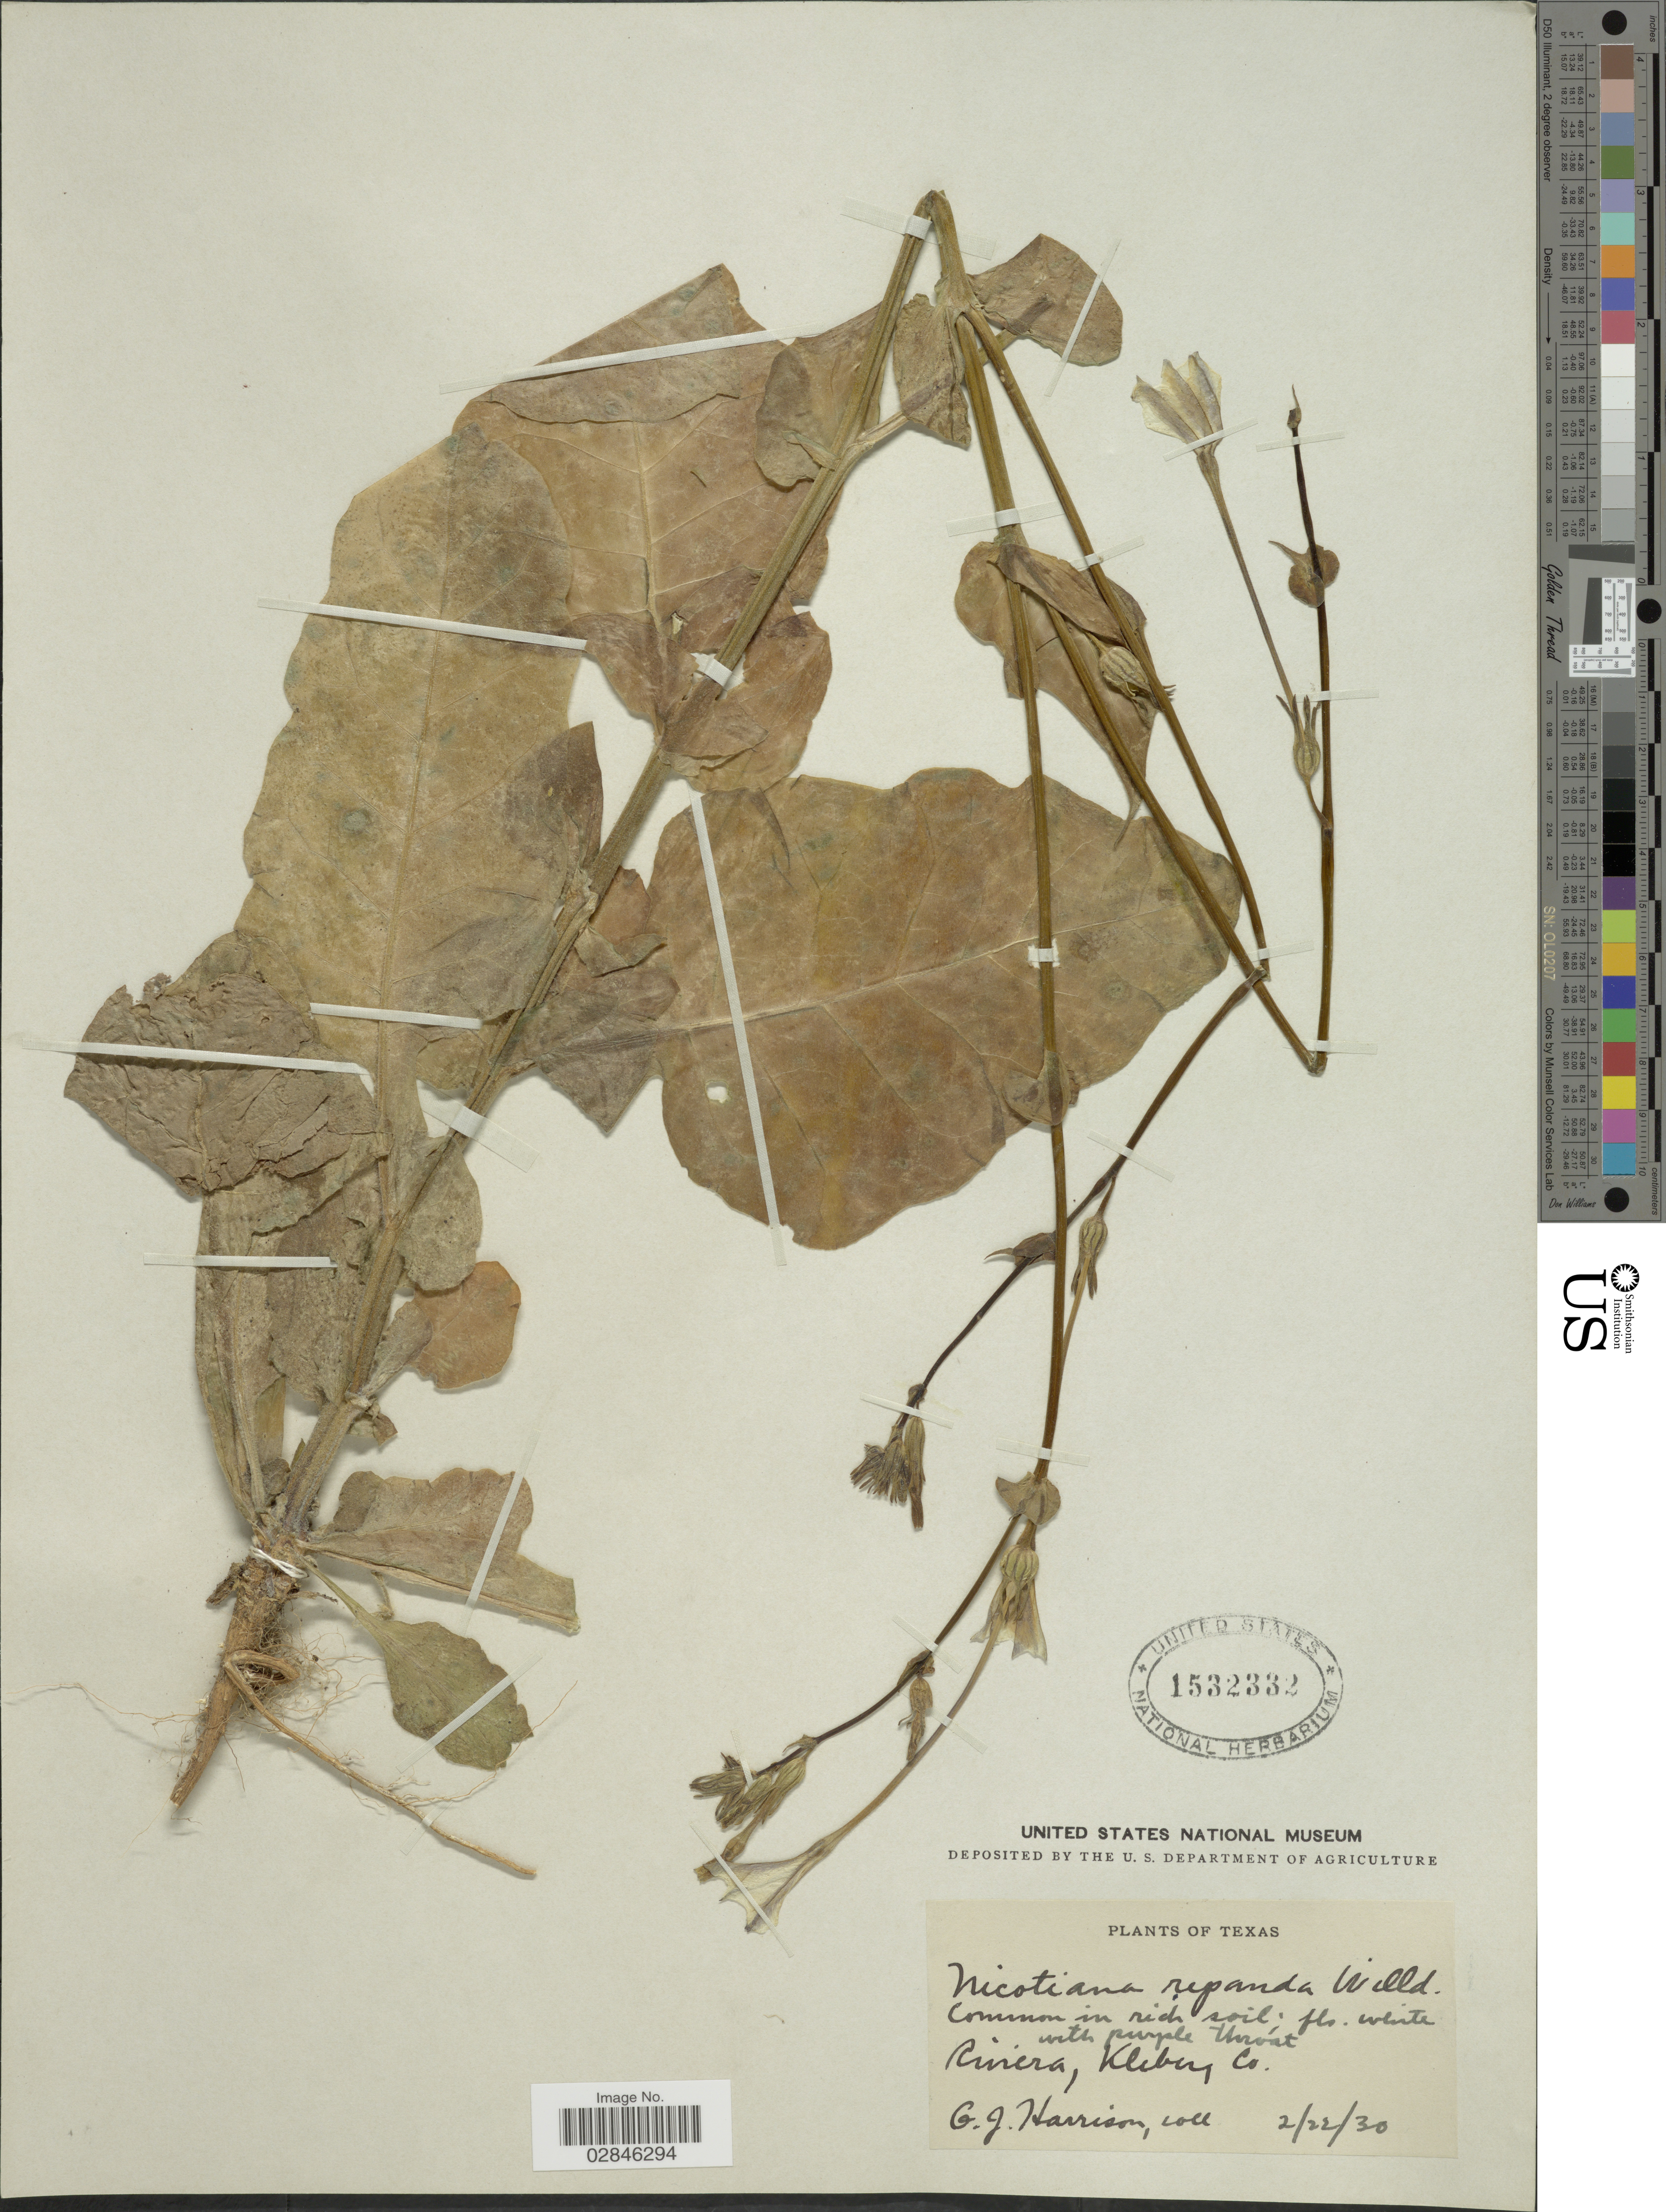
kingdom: Plantae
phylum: Tracheophyta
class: Magnoliopsida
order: Solanales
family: Solanaceae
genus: Nicotiana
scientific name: Nicotiana repanda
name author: Willd. ex Lehm.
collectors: G. J. Harrison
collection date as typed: Transcribed d/m/y: 22/2/30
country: United States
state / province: Texas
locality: Riviera, Kleberg Co.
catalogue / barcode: US 1532332